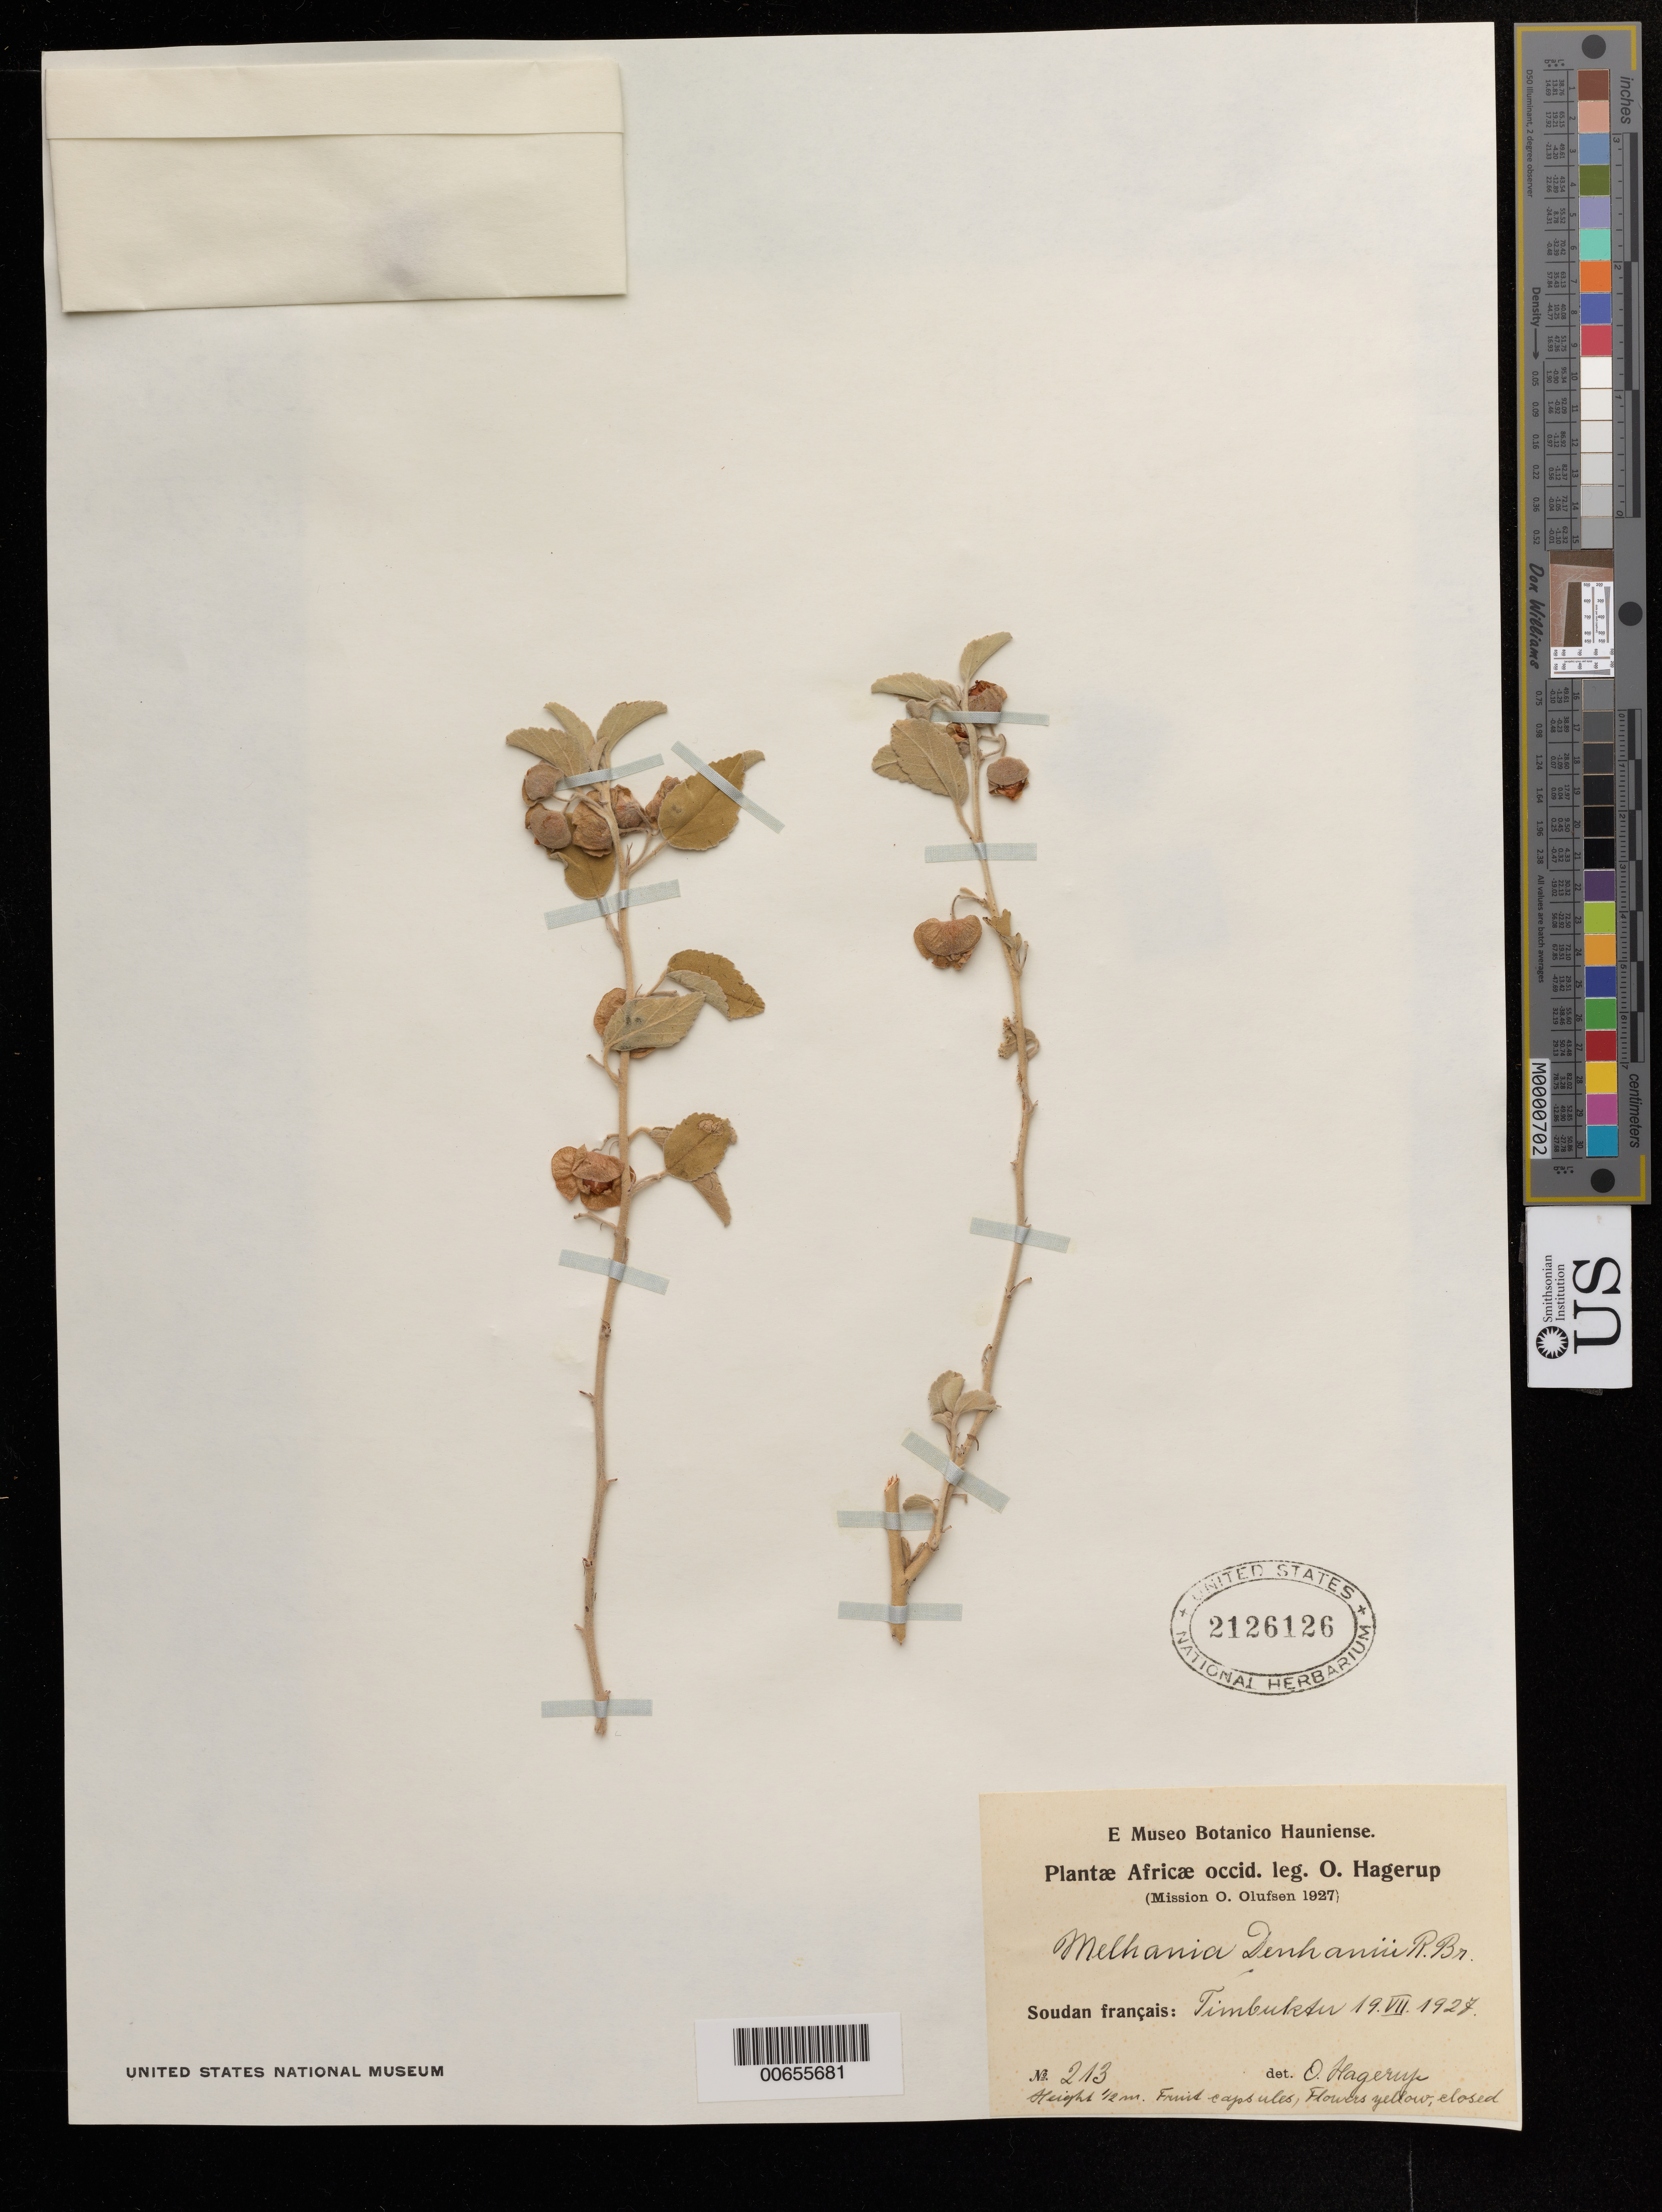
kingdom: Plantae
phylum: Tracheophyta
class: Magnoliopsida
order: Malvales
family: Malvaceae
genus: Melhania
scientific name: Melhania denhami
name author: R. Br.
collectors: O. Olusfen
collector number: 213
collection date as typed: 19 Jul 1927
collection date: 1927-07-19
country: Mali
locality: Timkuktu [Timbuktu?]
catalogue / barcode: US 2126126